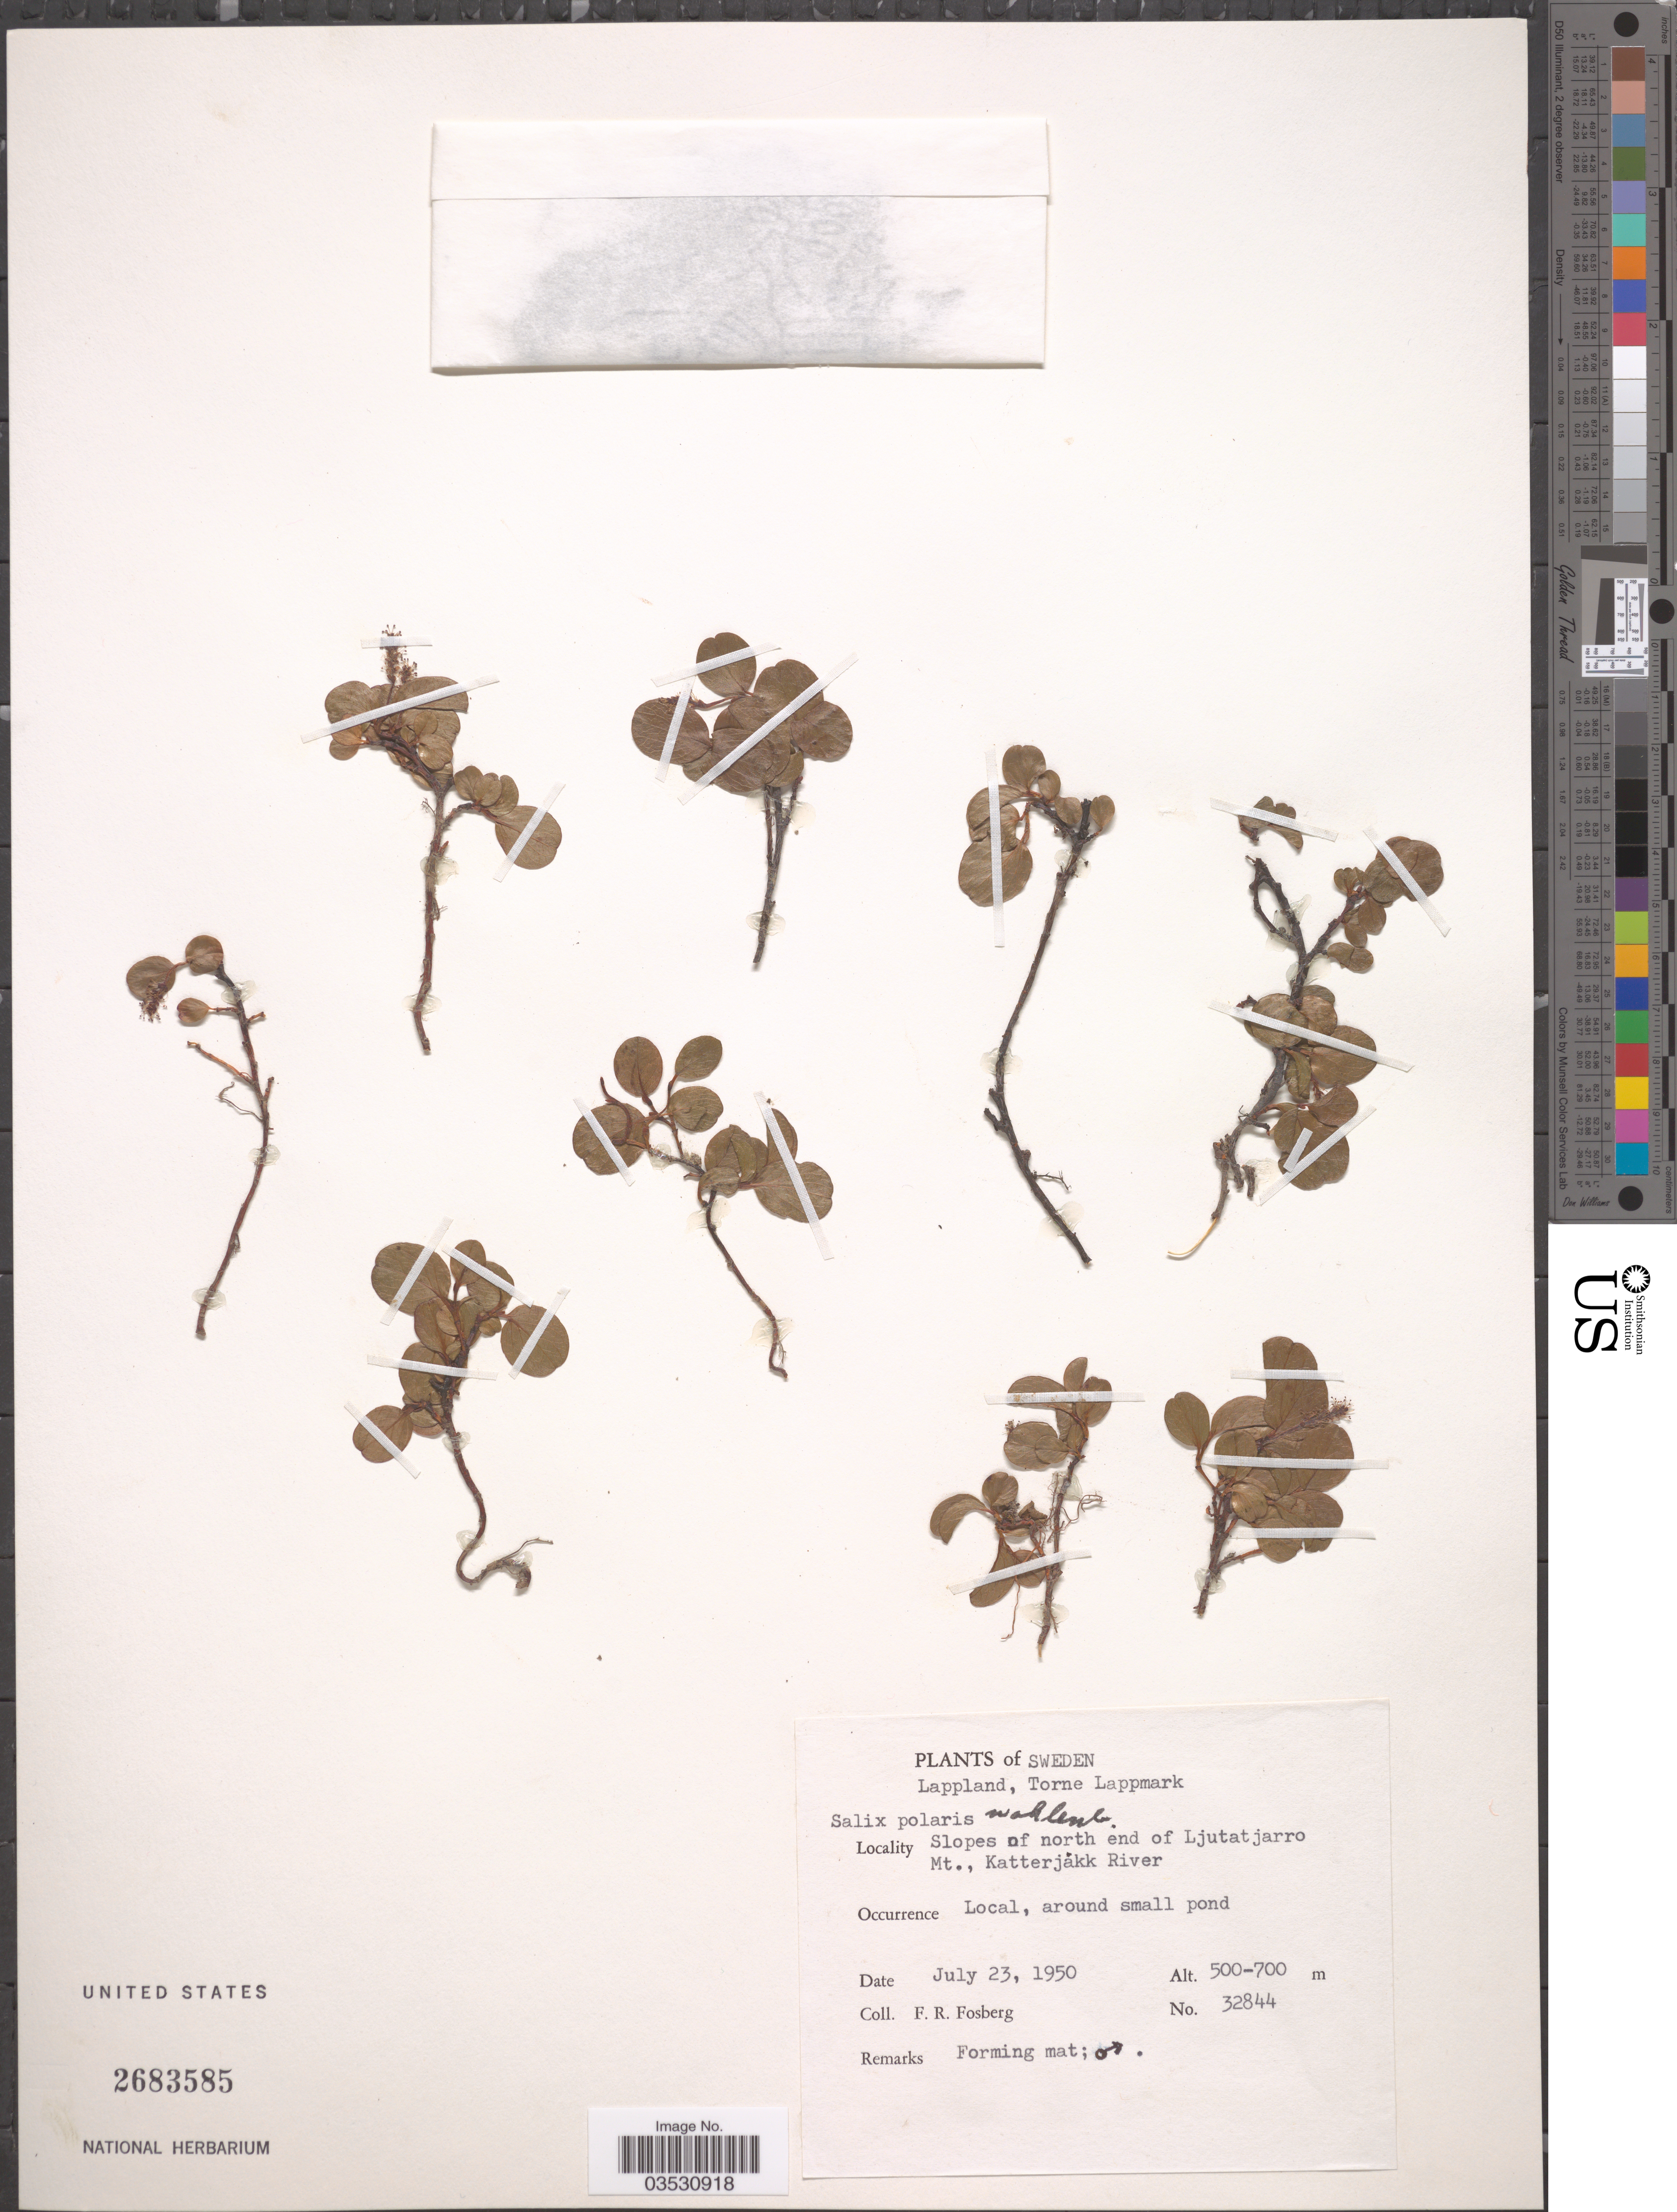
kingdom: Plantae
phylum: Tracheophyta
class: Magnoliopsida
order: Malpighiales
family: Salicaceae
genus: Salix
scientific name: Salix polaris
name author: Wahlenb.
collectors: F. R. Fosberg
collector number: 32844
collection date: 1950-07-23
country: Sweden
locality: Lappland, Torne Lappmark. Slopes of north end of Ljutatjarro Mt., Katterjäkk River.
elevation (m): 500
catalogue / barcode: US 2683585